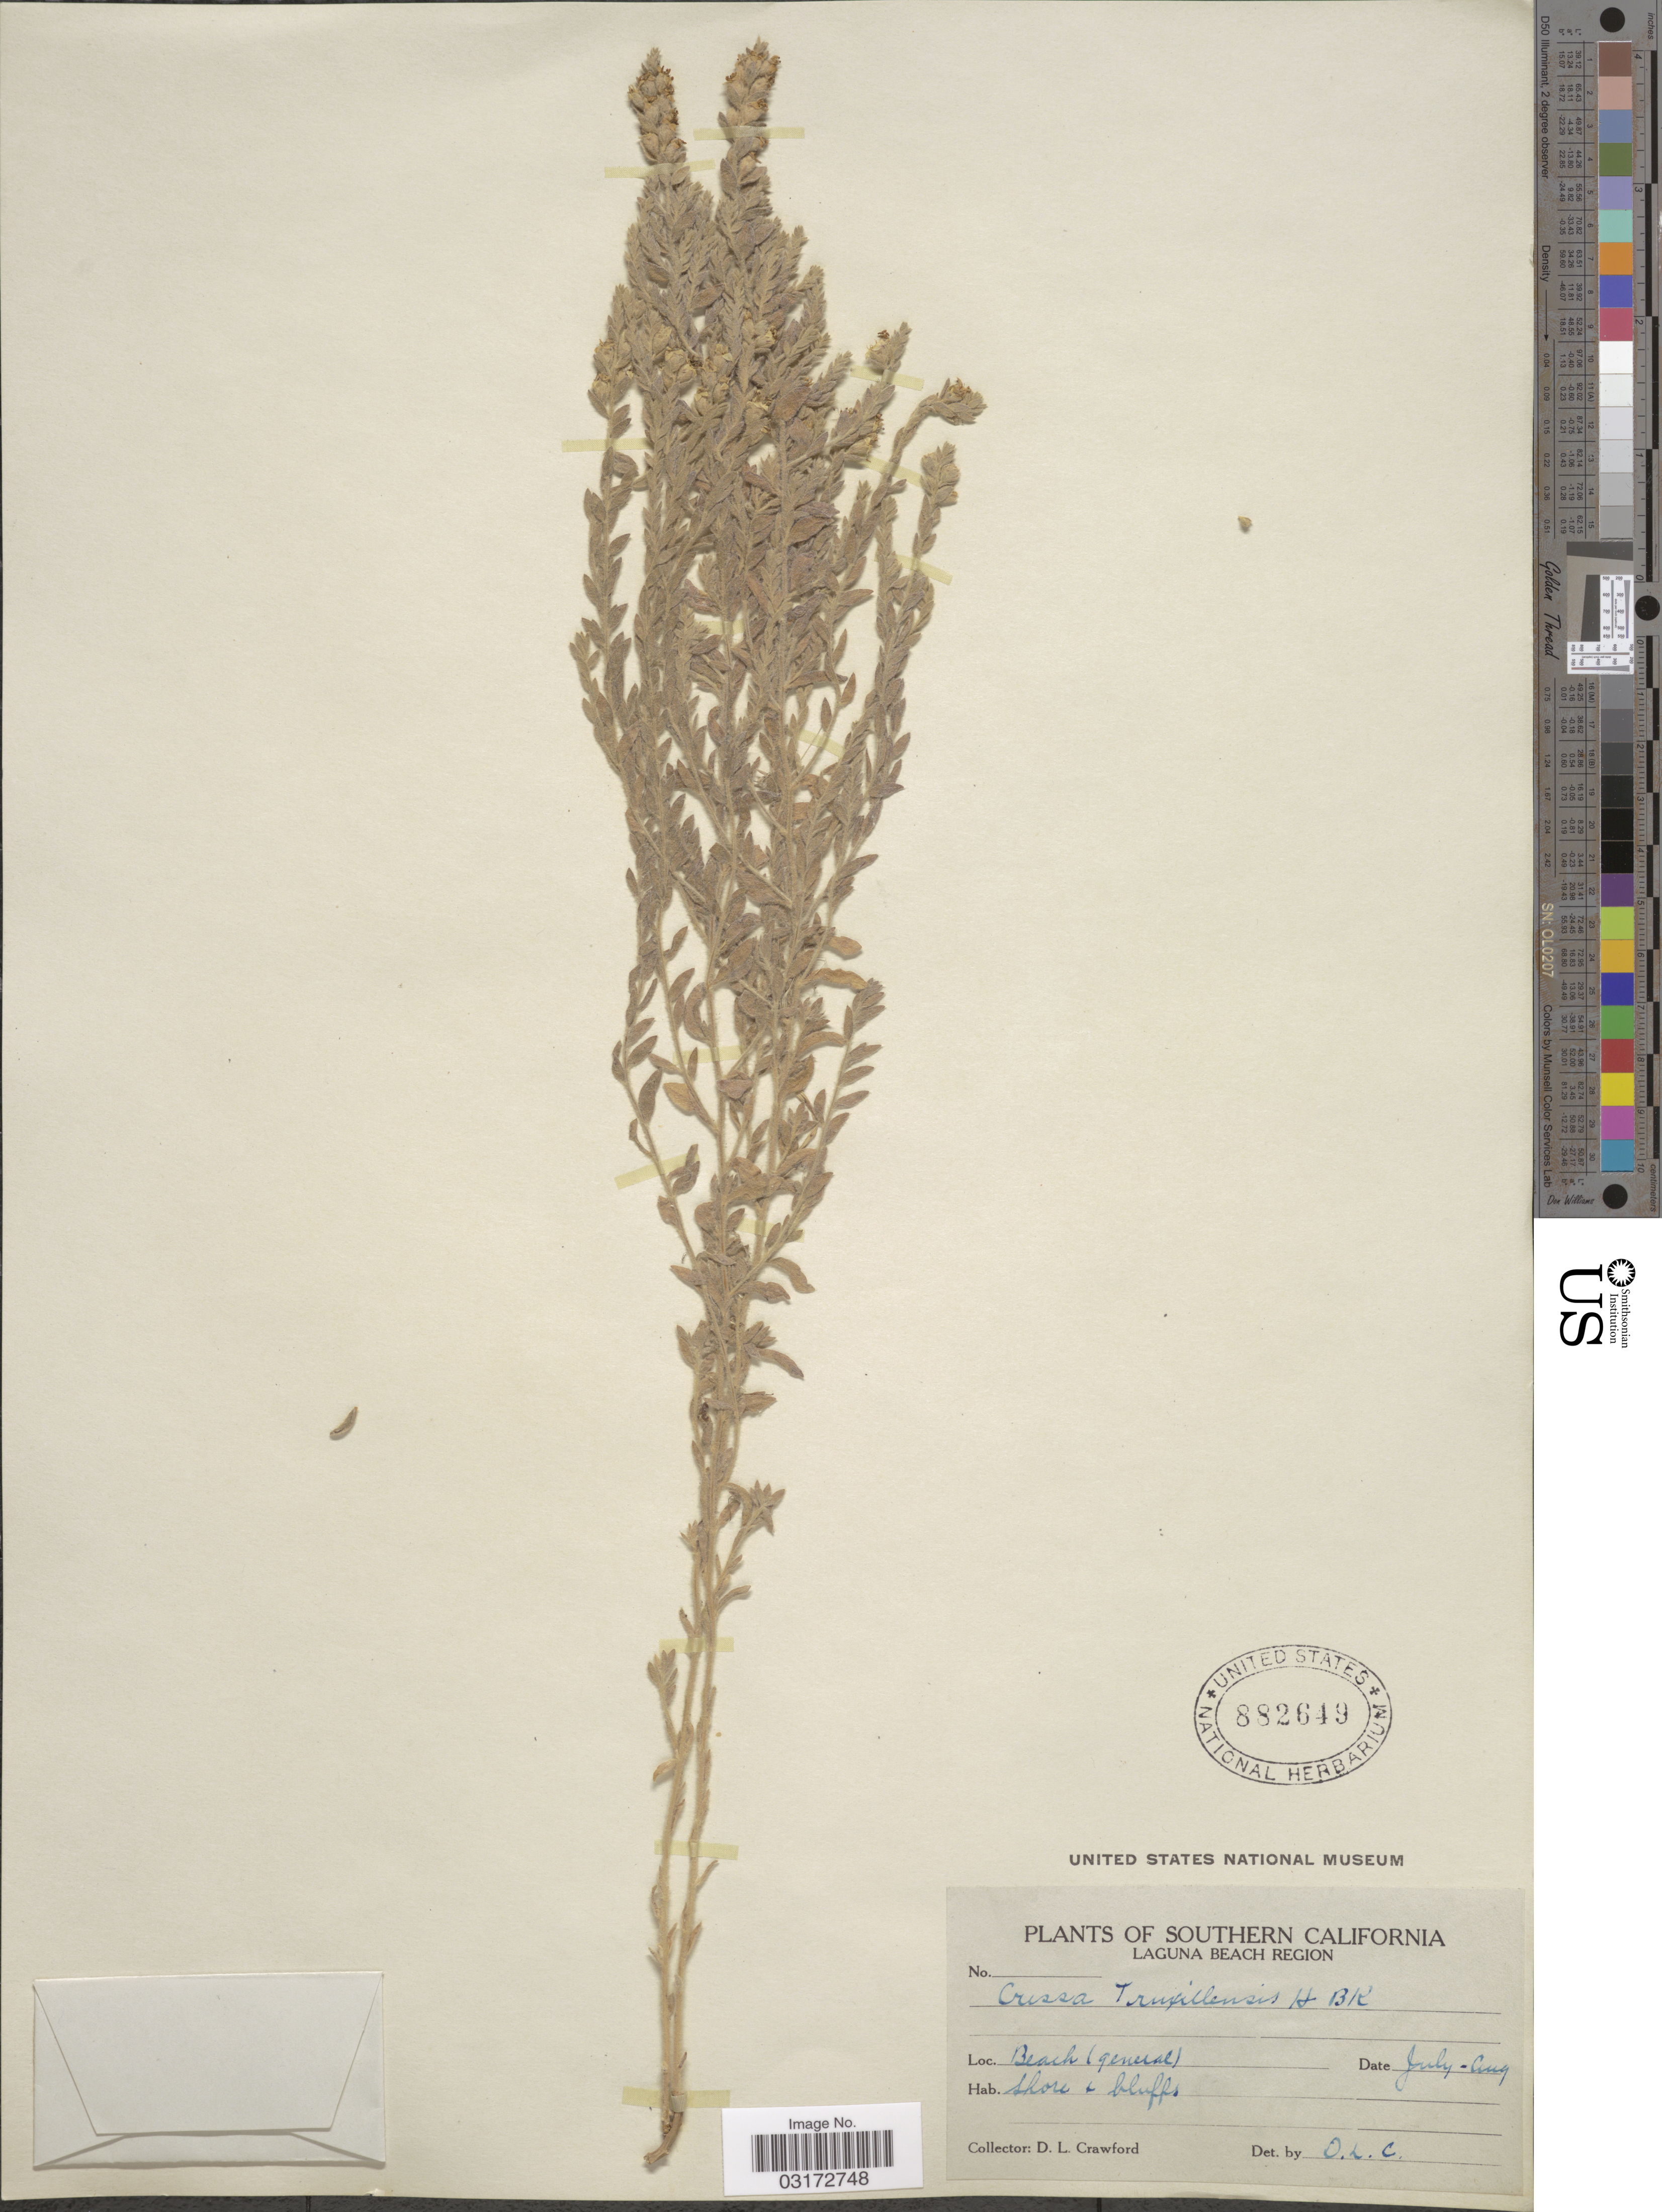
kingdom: Plantae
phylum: Tracheophyta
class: Magnoliopsida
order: Solanales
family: Convolvulaceae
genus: Cressa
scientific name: Cressa truxillensis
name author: Kunth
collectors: D. L. Crawford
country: United States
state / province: California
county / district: Orange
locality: Southern California. Laguna Beach Region. Beach (general).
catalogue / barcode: US 882649